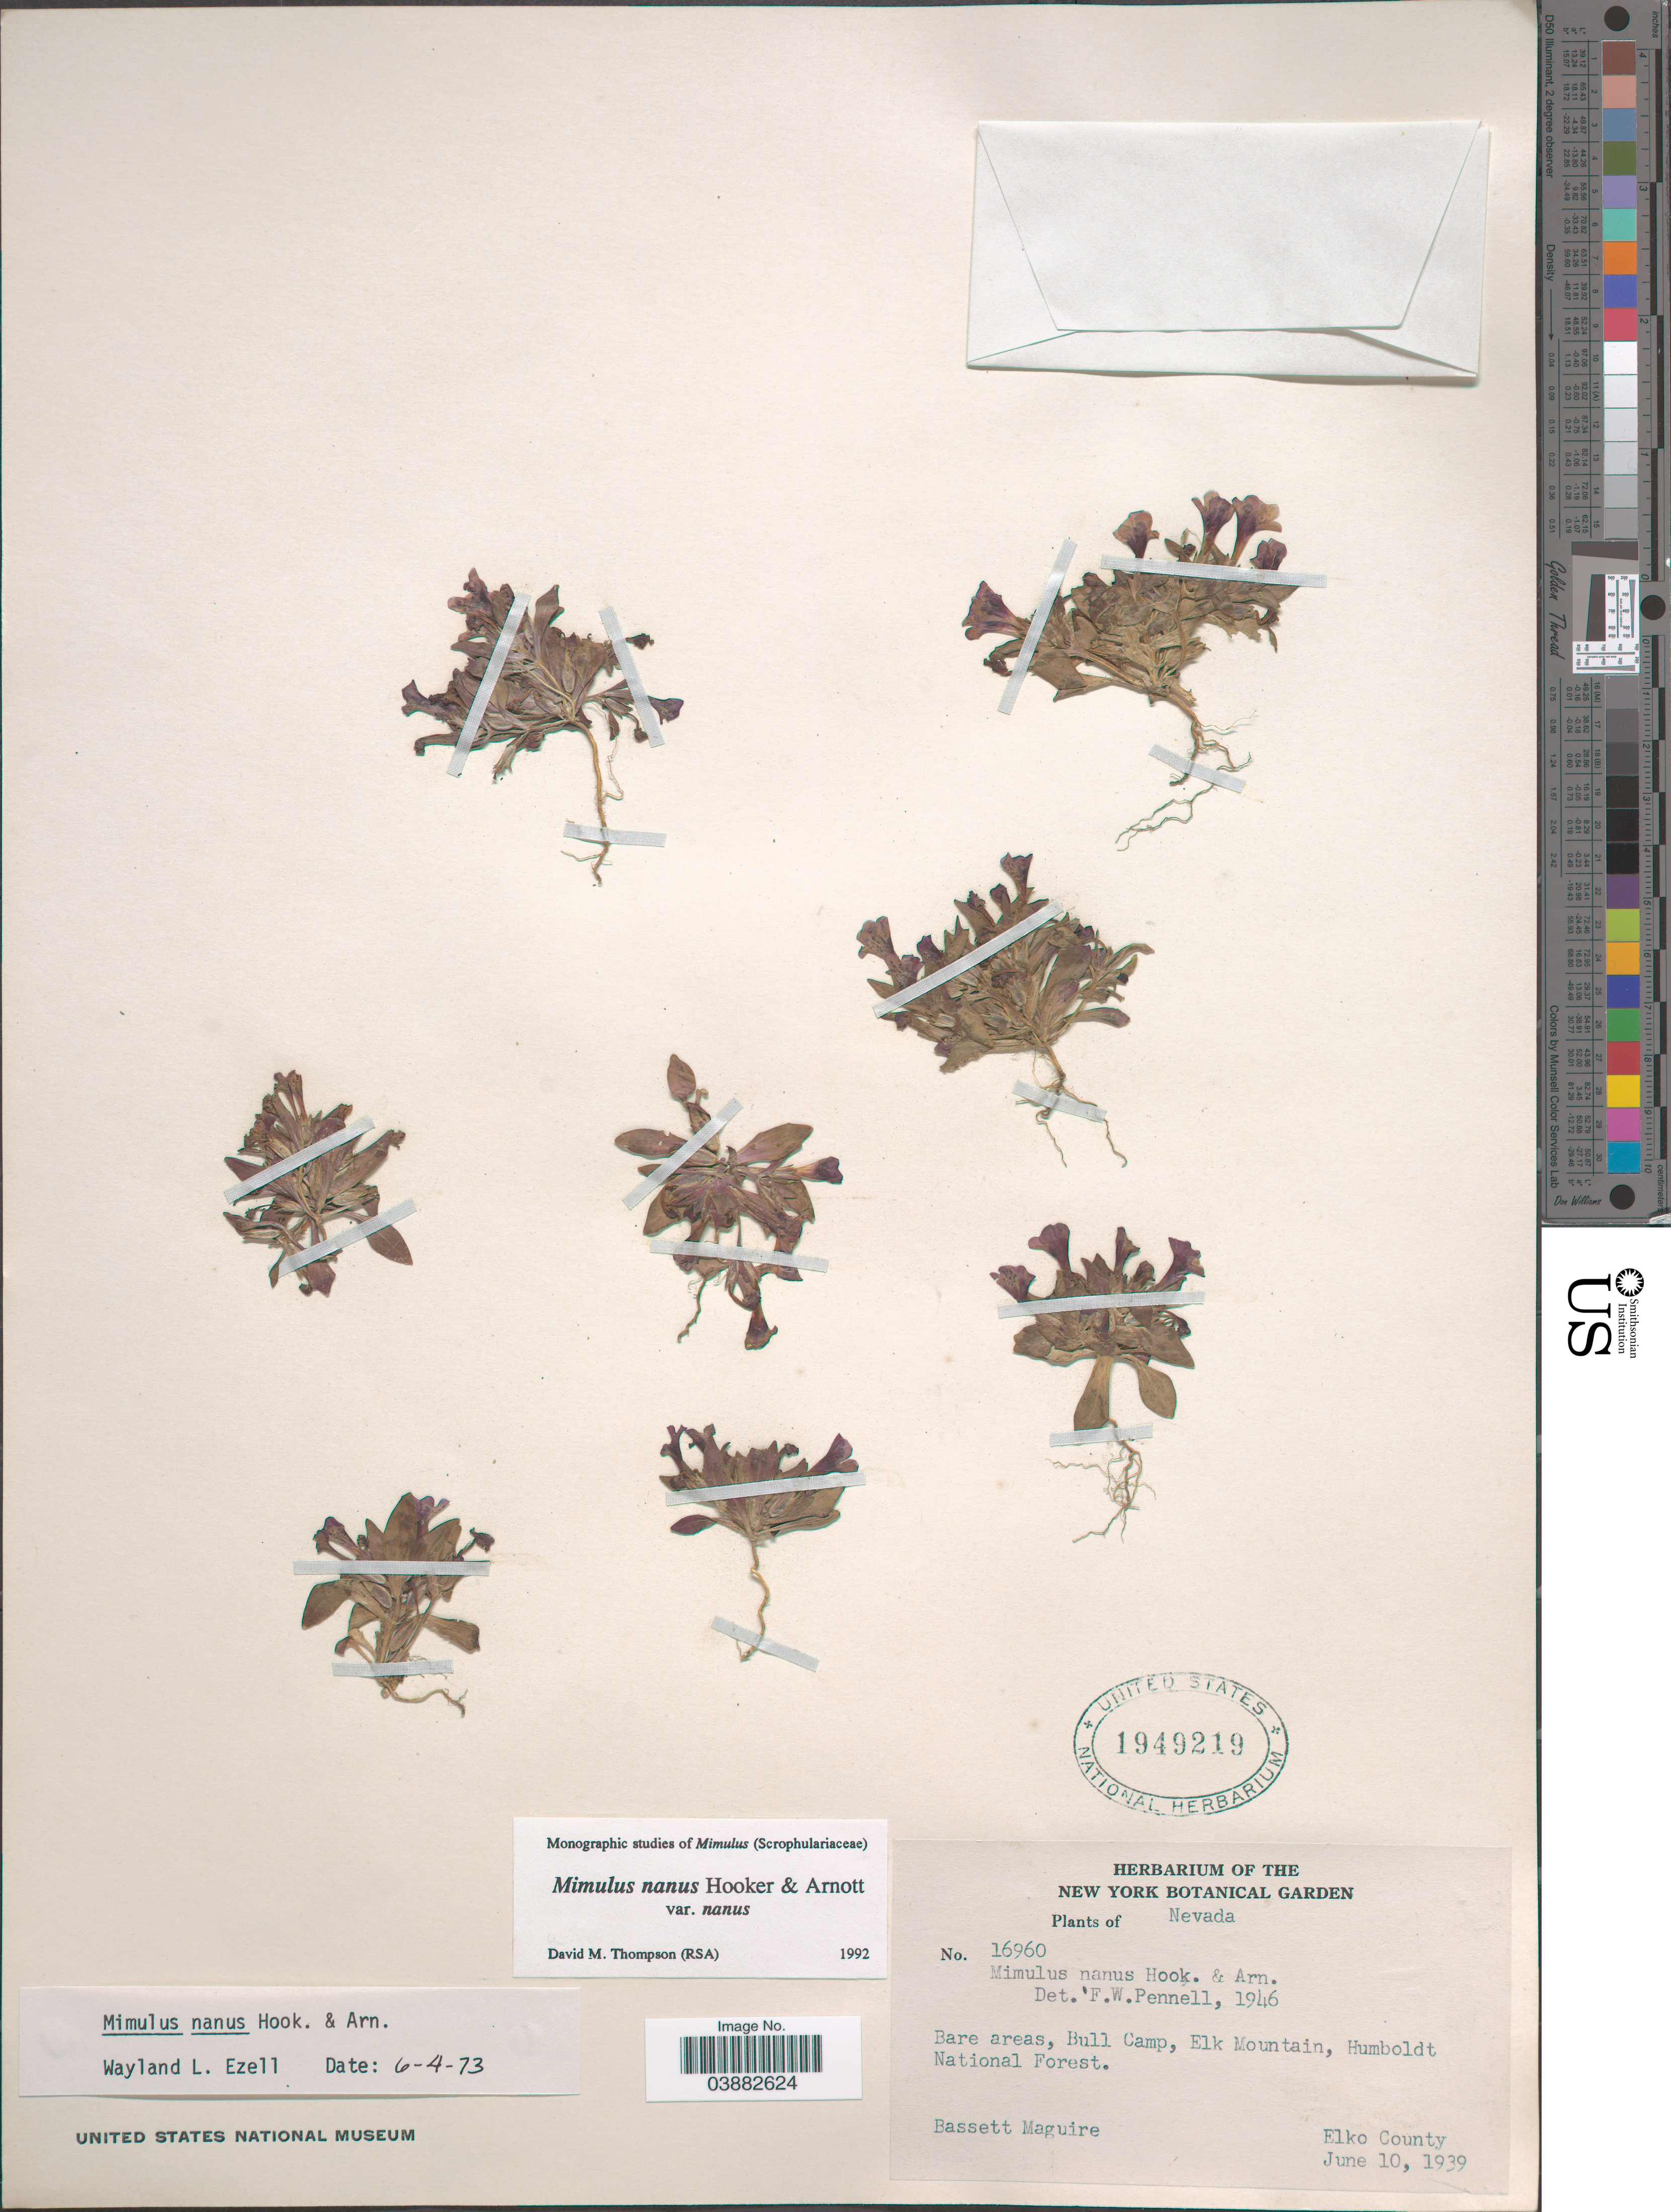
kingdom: Plantae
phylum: Tracheophyta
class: Magnoliopsida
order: Lamiales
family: Phrymaceae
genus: Mimulus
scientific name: Mimulus nanus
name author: Hook. & Arn.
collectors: B. Maguire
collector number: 16960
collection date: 1939-06-10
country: United States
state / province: Nevada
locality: Bare areas, Bull Camp, Elk Mountain, Humboldt National Forest. Elko County.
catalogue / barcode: US 1949219